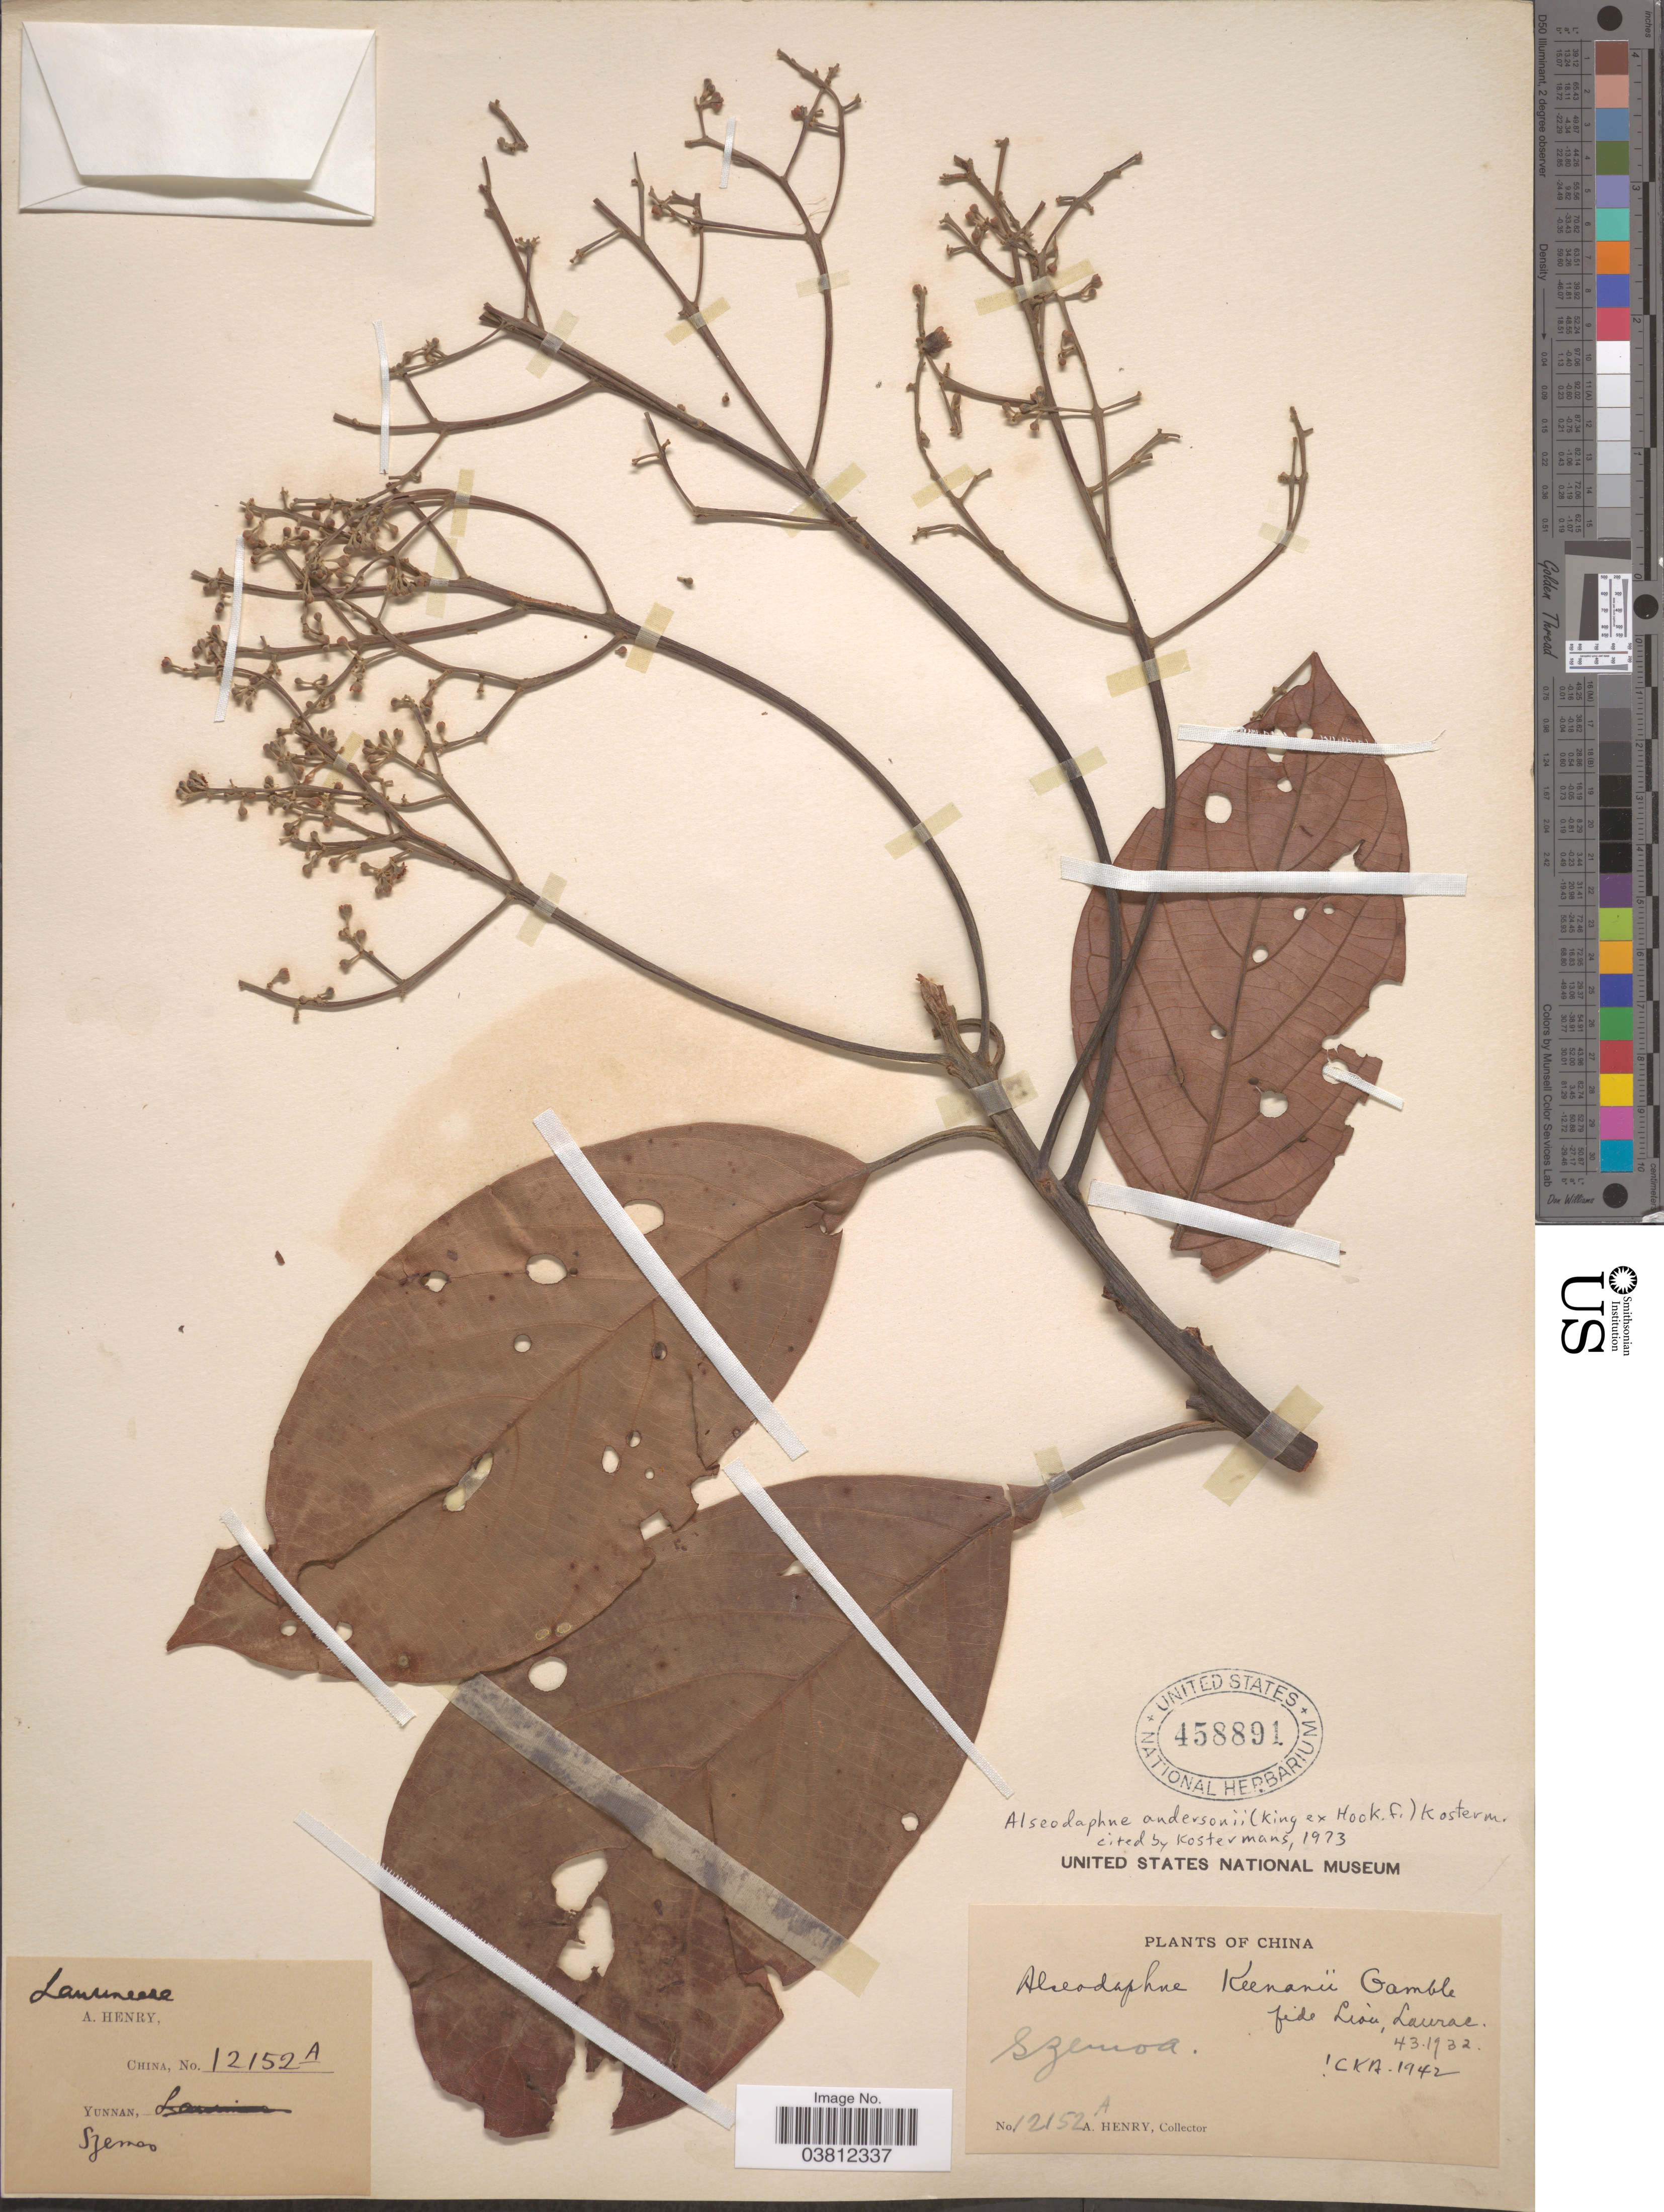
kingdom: Plantae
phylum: Tracheophyta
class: Magnoliopsida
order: Laurales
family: Lauraceae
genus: Alseodaphne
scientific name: Alseodaphne andersonii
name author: (King) Kosterm.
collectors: A. Henry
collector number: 12152 A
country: China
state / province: Yunnan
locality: Szemoa.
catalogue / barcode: US 458891